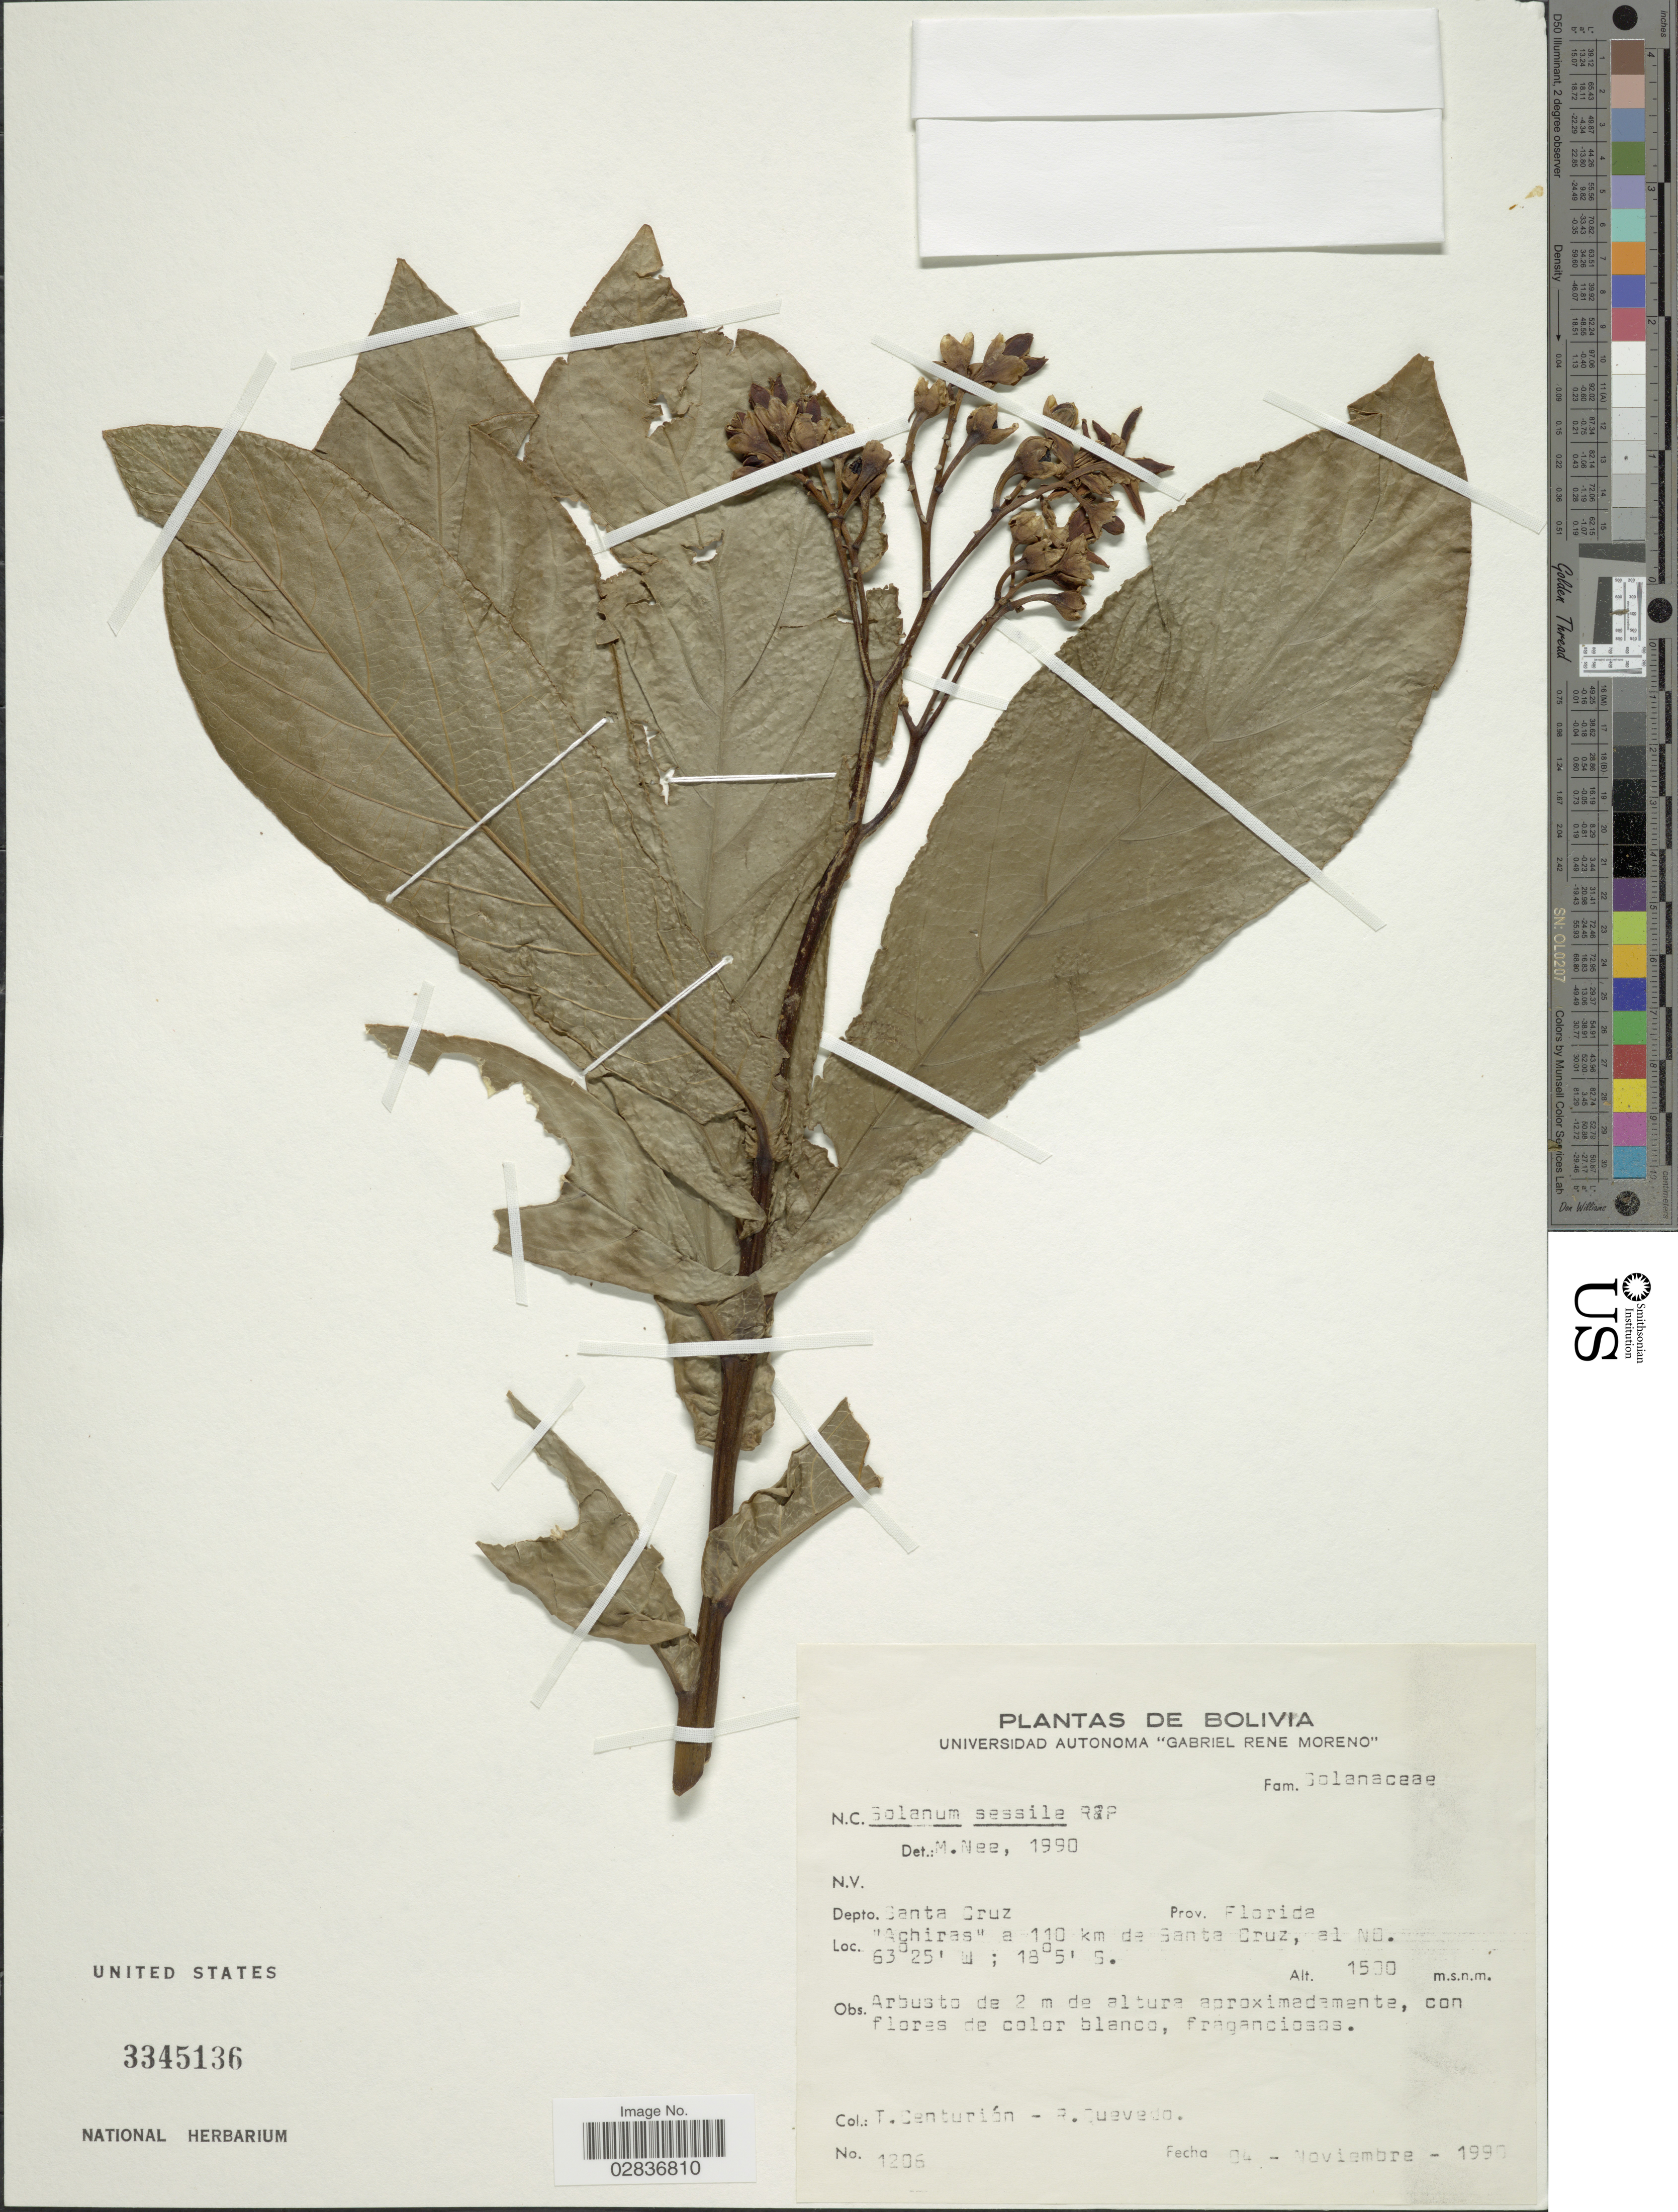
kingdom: Plantae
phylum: Tracheophyta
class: Magnoliopsida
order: Solanales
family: Solanaceae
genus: Solanum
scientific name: Solanum sessile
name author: Ruiz & Pav.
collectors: T. Centurión & R. Quevedo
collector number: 1206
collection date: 1990-11-04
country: Bolivia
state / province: Santa Cruz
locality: Depto. Santa Cruz. Prov. Florida. "Achiras" a 110 km de Santa Cruz, al NO.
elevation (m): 1500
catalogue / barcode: US 3345136